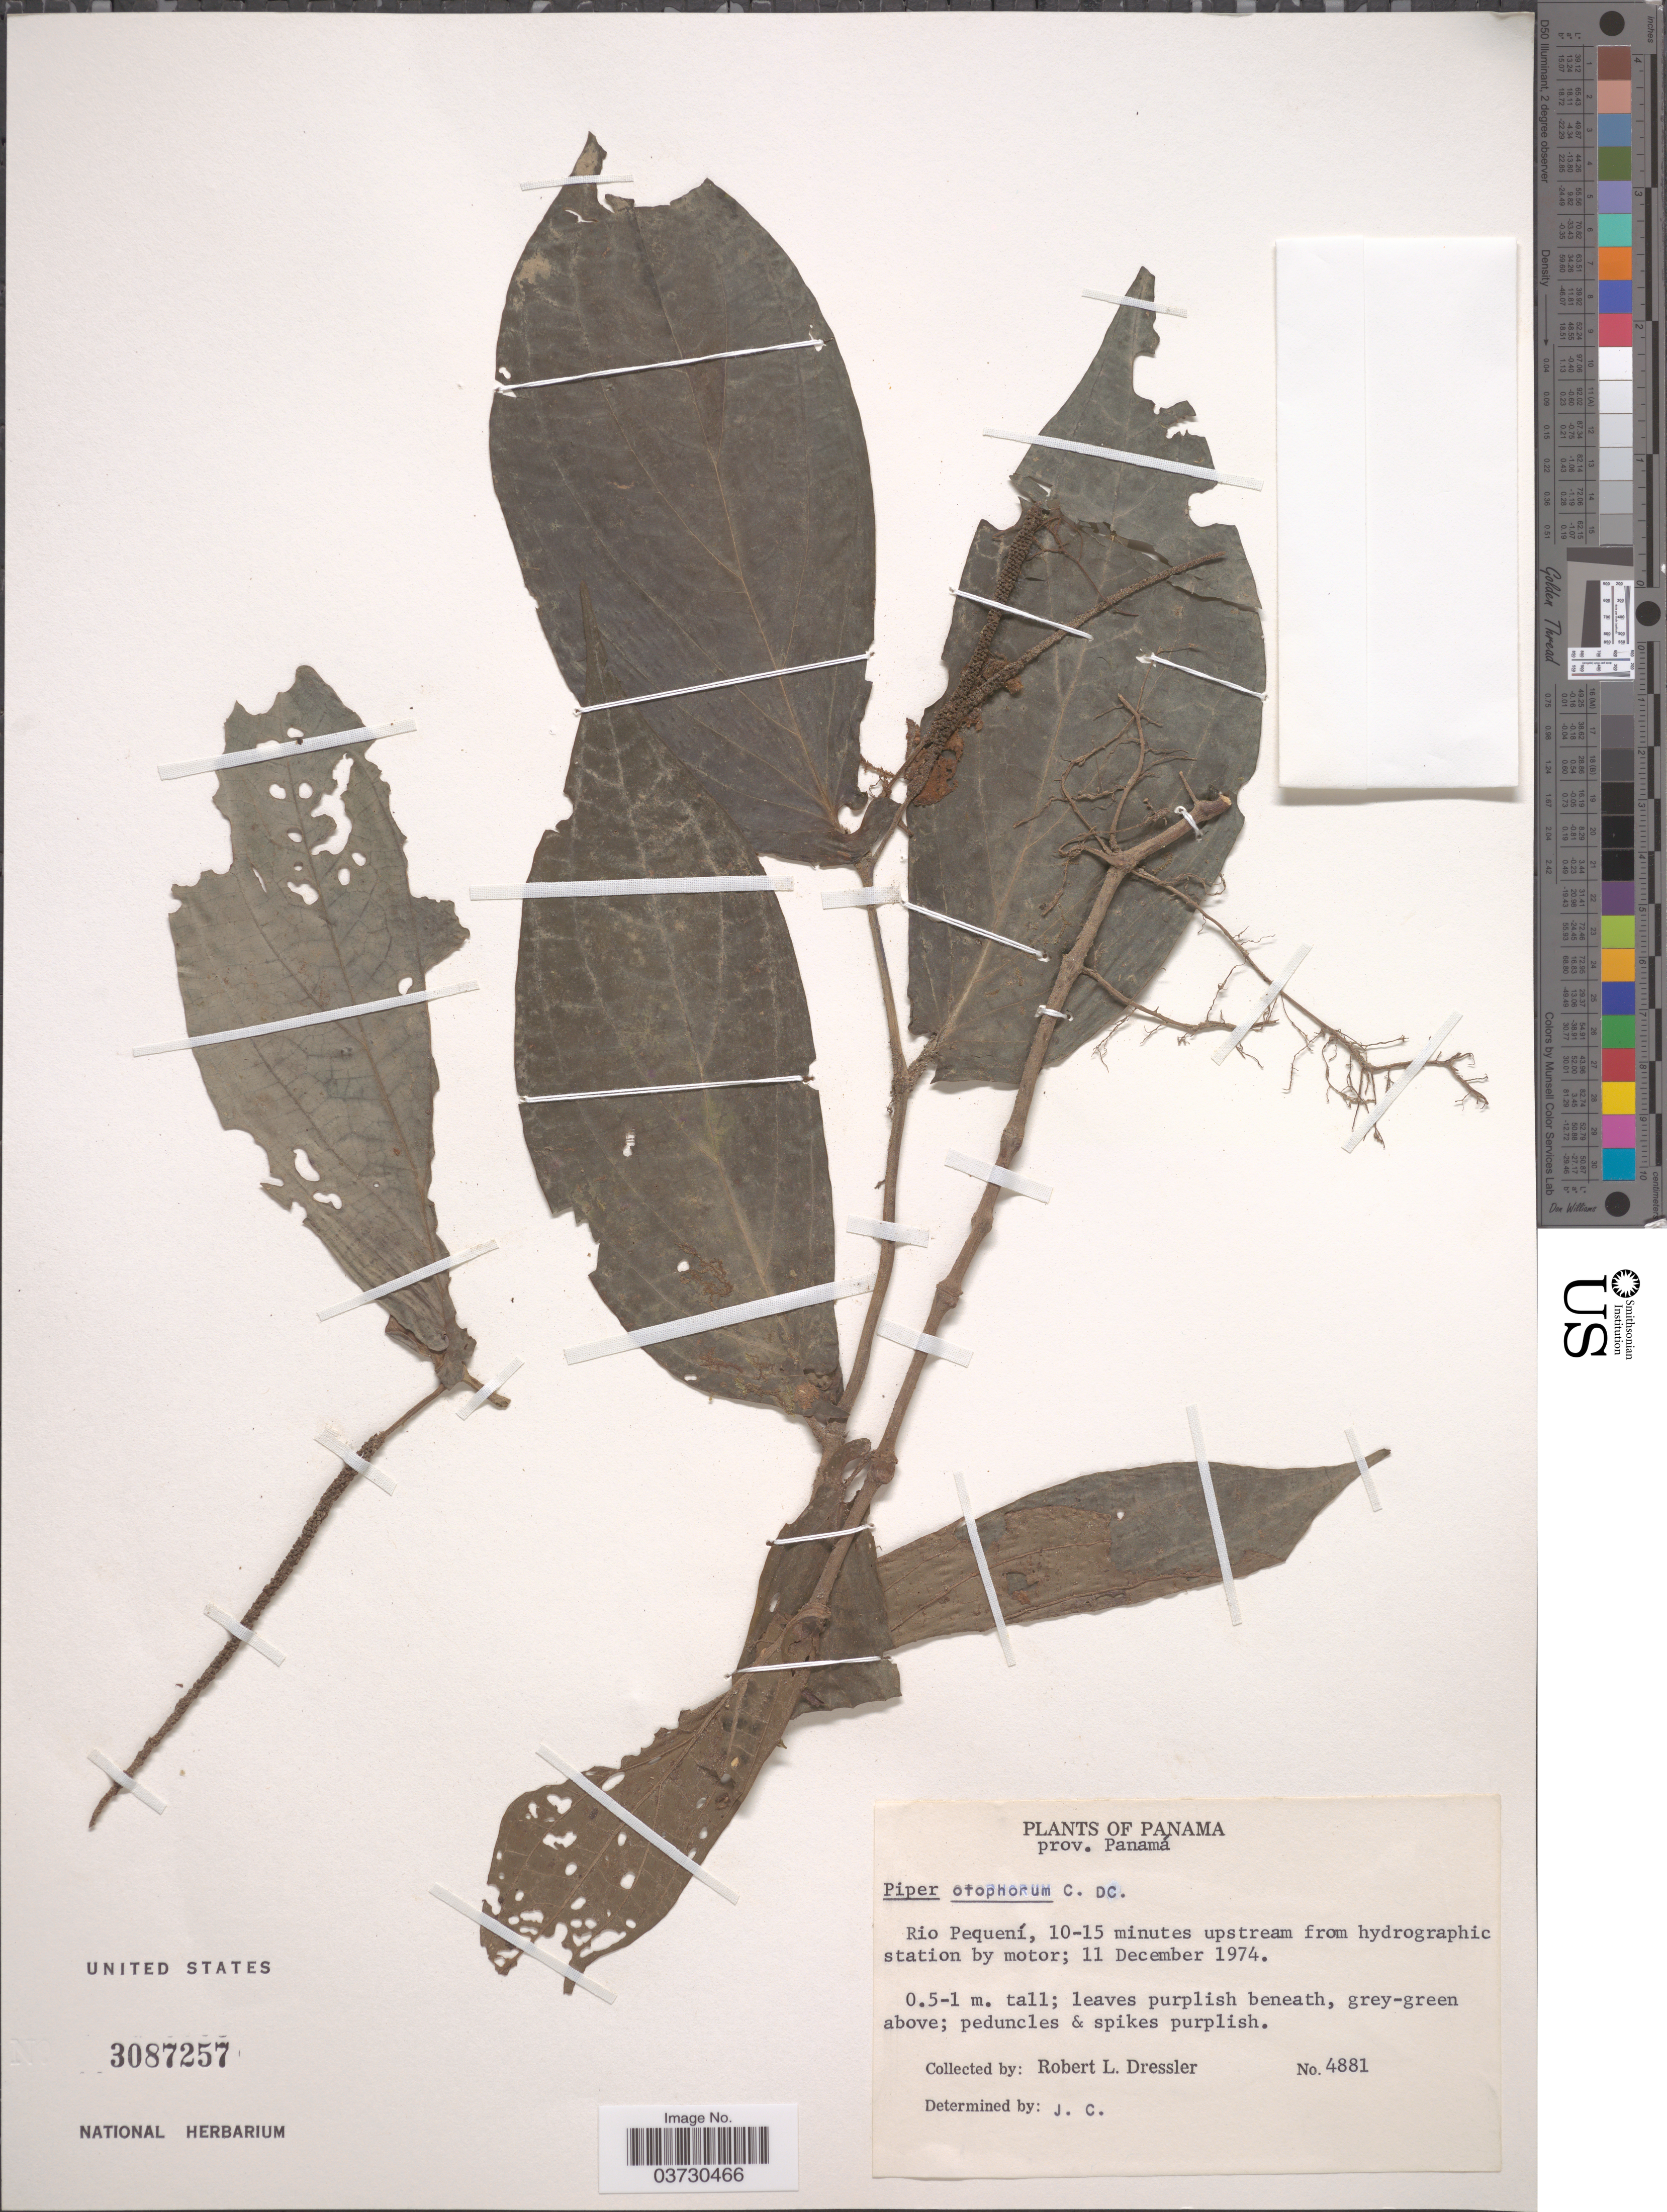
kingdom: Plantae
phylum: Tracheophyta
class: Magnoliopsida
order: Piperales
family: Piperaceae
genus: Piper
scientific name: Piper otophorum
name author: C. DC.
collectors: R. Dressler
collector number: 4881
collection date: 1974-12-11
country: Panama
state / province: Panamá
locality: Rio Pequení, 10-15 minutes upstream from hydrographic station by motor.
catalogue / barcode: US 3087257